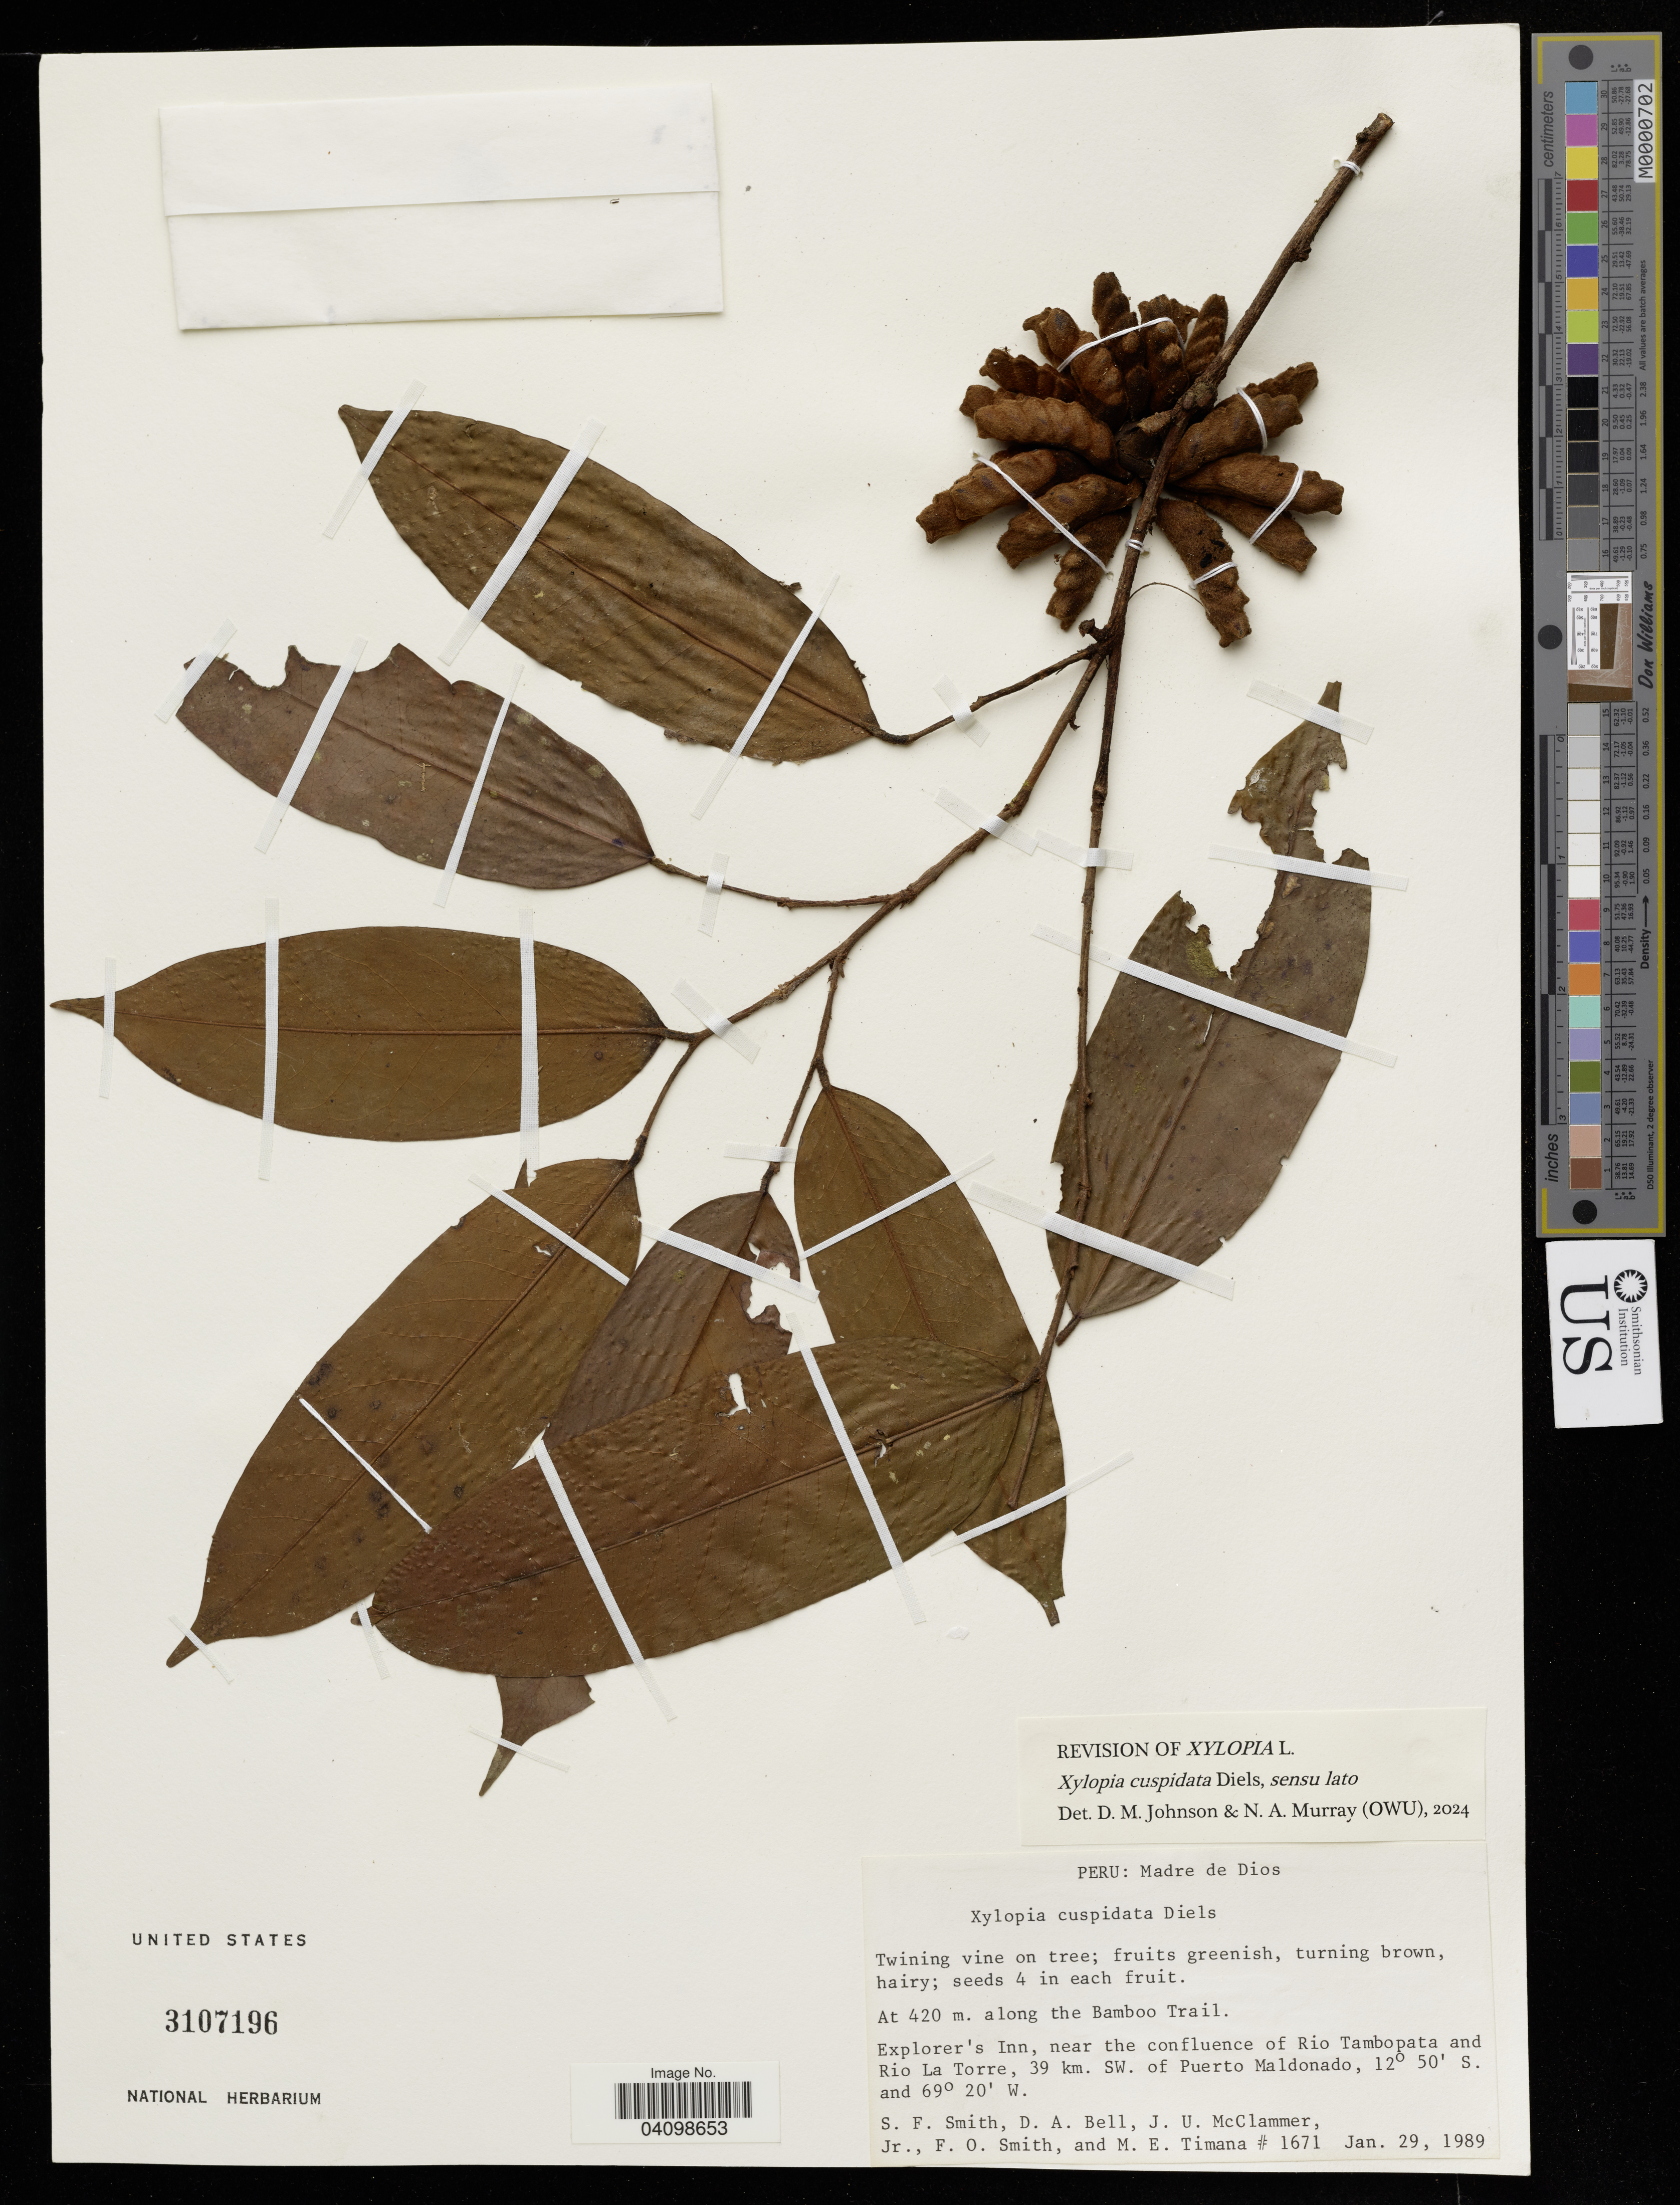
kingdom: Plantae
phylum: Tracheophyta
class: Magnoliopsida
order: Magnoliales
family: Annonaceae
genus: Xylopia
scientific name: Xylopia cuspidata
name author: Diels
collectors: D. A. Bell & J. McClammer Jr.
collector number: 1671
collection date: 1989-01-29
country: Peru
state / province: Madre de Dios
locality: Along the Bamboo Trail. Explorer's Inn, near the confluence of Rio Tambopata and Rio La Torre, 39 km. SW. of Puerto Maldonado.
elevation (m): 420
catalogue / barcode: US 3107196